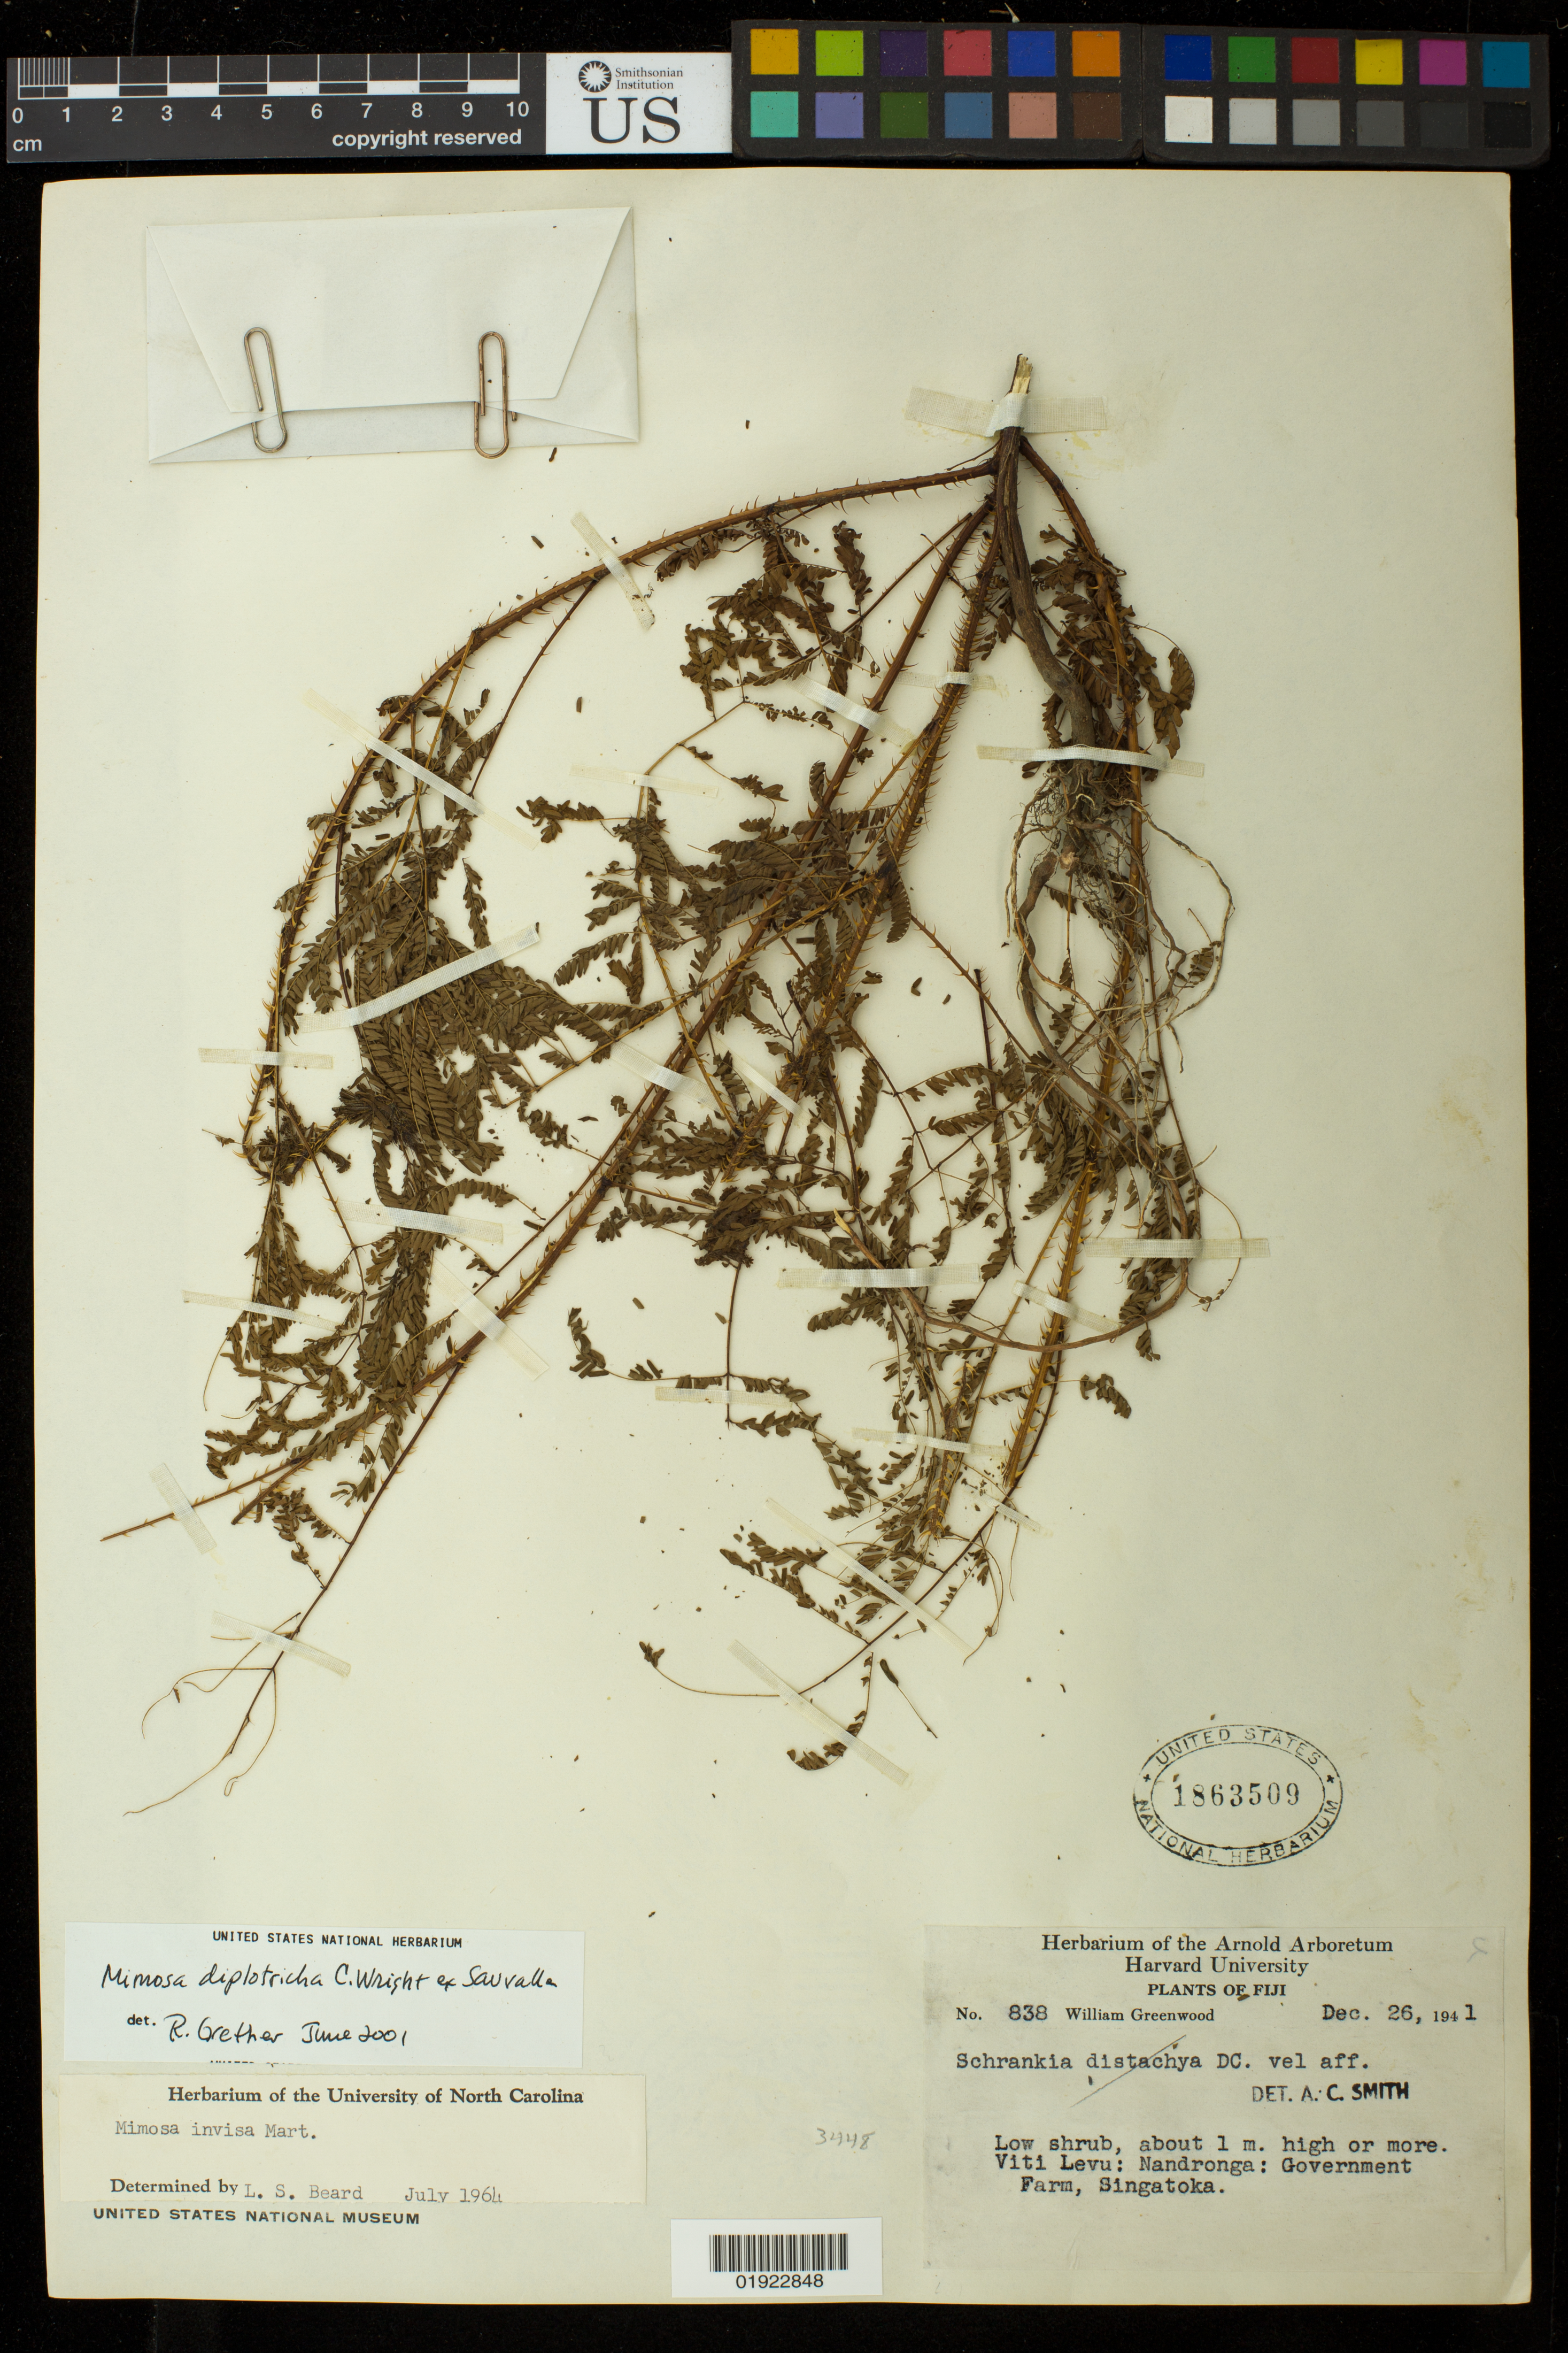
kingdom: Plantae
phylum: Tracheophyta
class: Magnoliopsida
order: Fabales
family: Fabaceae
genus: Mimosa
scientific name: Mimosa diplotricha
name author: C. Wright in Sauvalle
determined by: Grether, R.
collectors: W. Greenwood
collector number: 838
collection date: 1941-12-26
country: Fiji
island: Viti Levu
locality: Nandronga: Government Farm, Singatoka.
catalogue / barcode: US 1863509